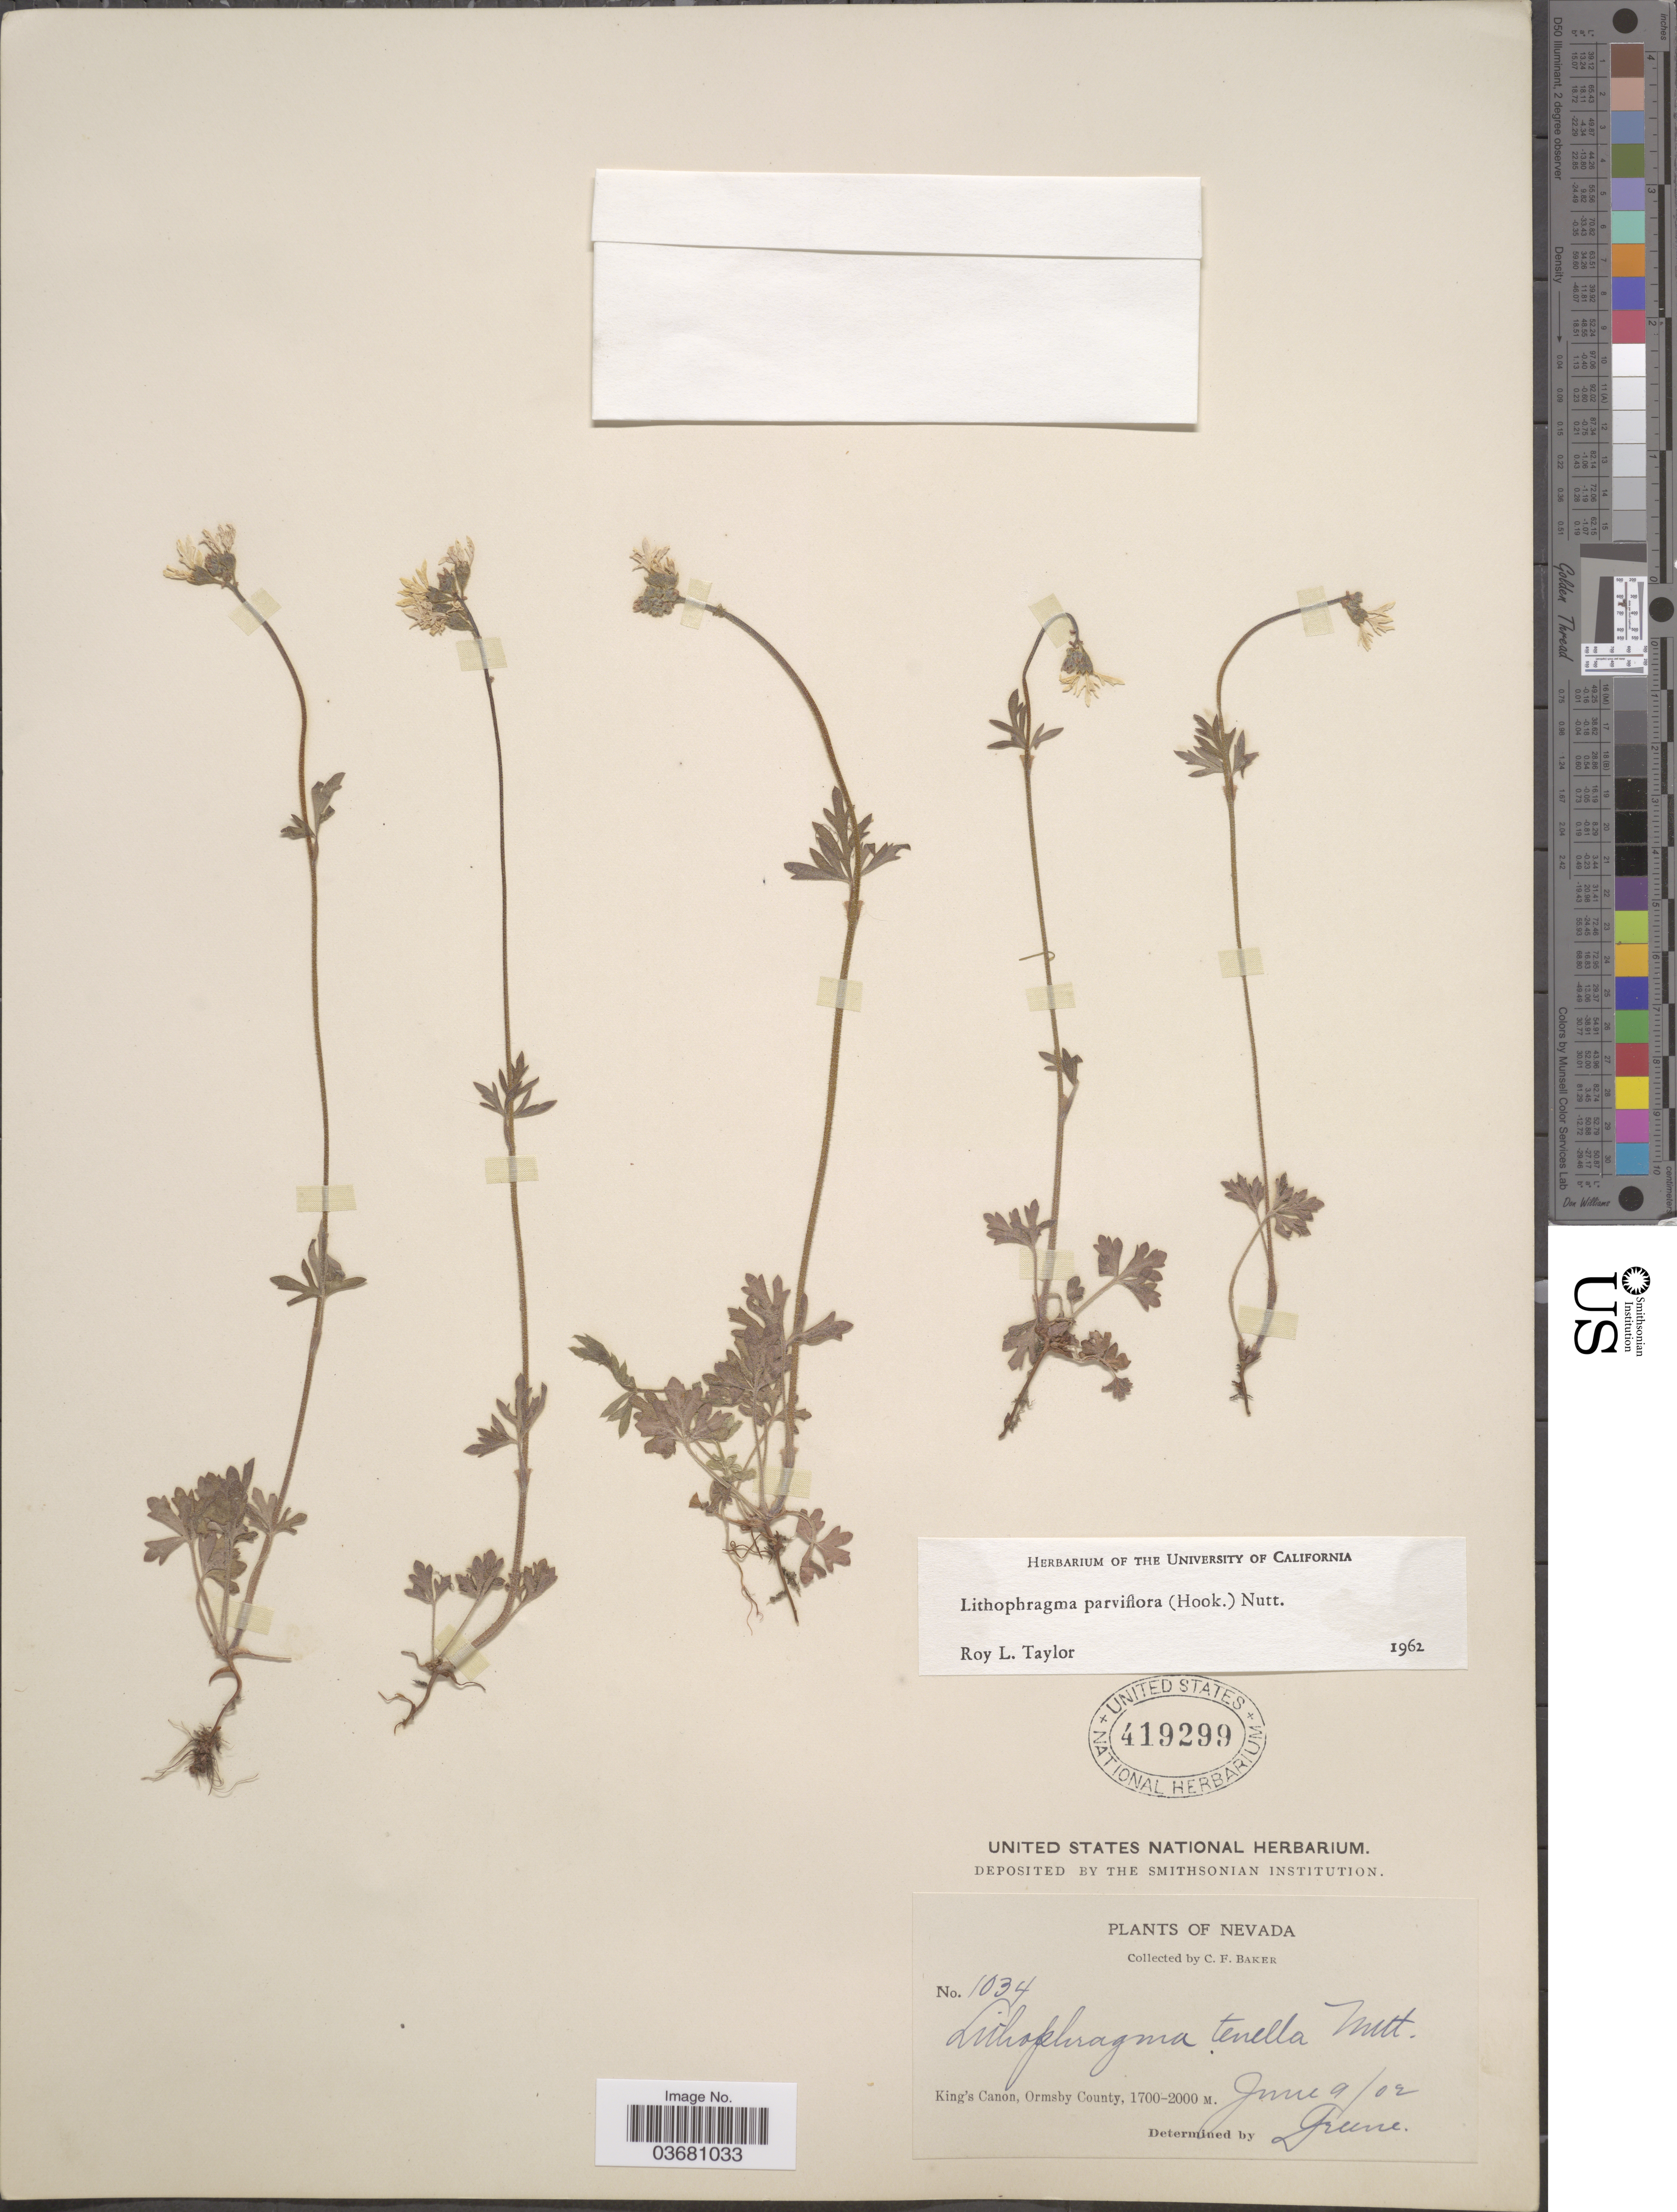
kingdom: Plantae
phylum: Tracheophyta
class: Magnoliopsida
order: Saxifragales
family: Saxifragaceae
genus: Lithophragma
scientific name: Lithophragma parviflorum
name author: (Hook.) Nutt.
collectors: C. F. Baker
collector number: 1034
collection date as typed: Transcribed d/m/y: 9/6/2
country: United States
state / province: Nevada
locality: King's Canon, Ormsby County.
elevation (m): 1700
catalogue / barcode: US 419299